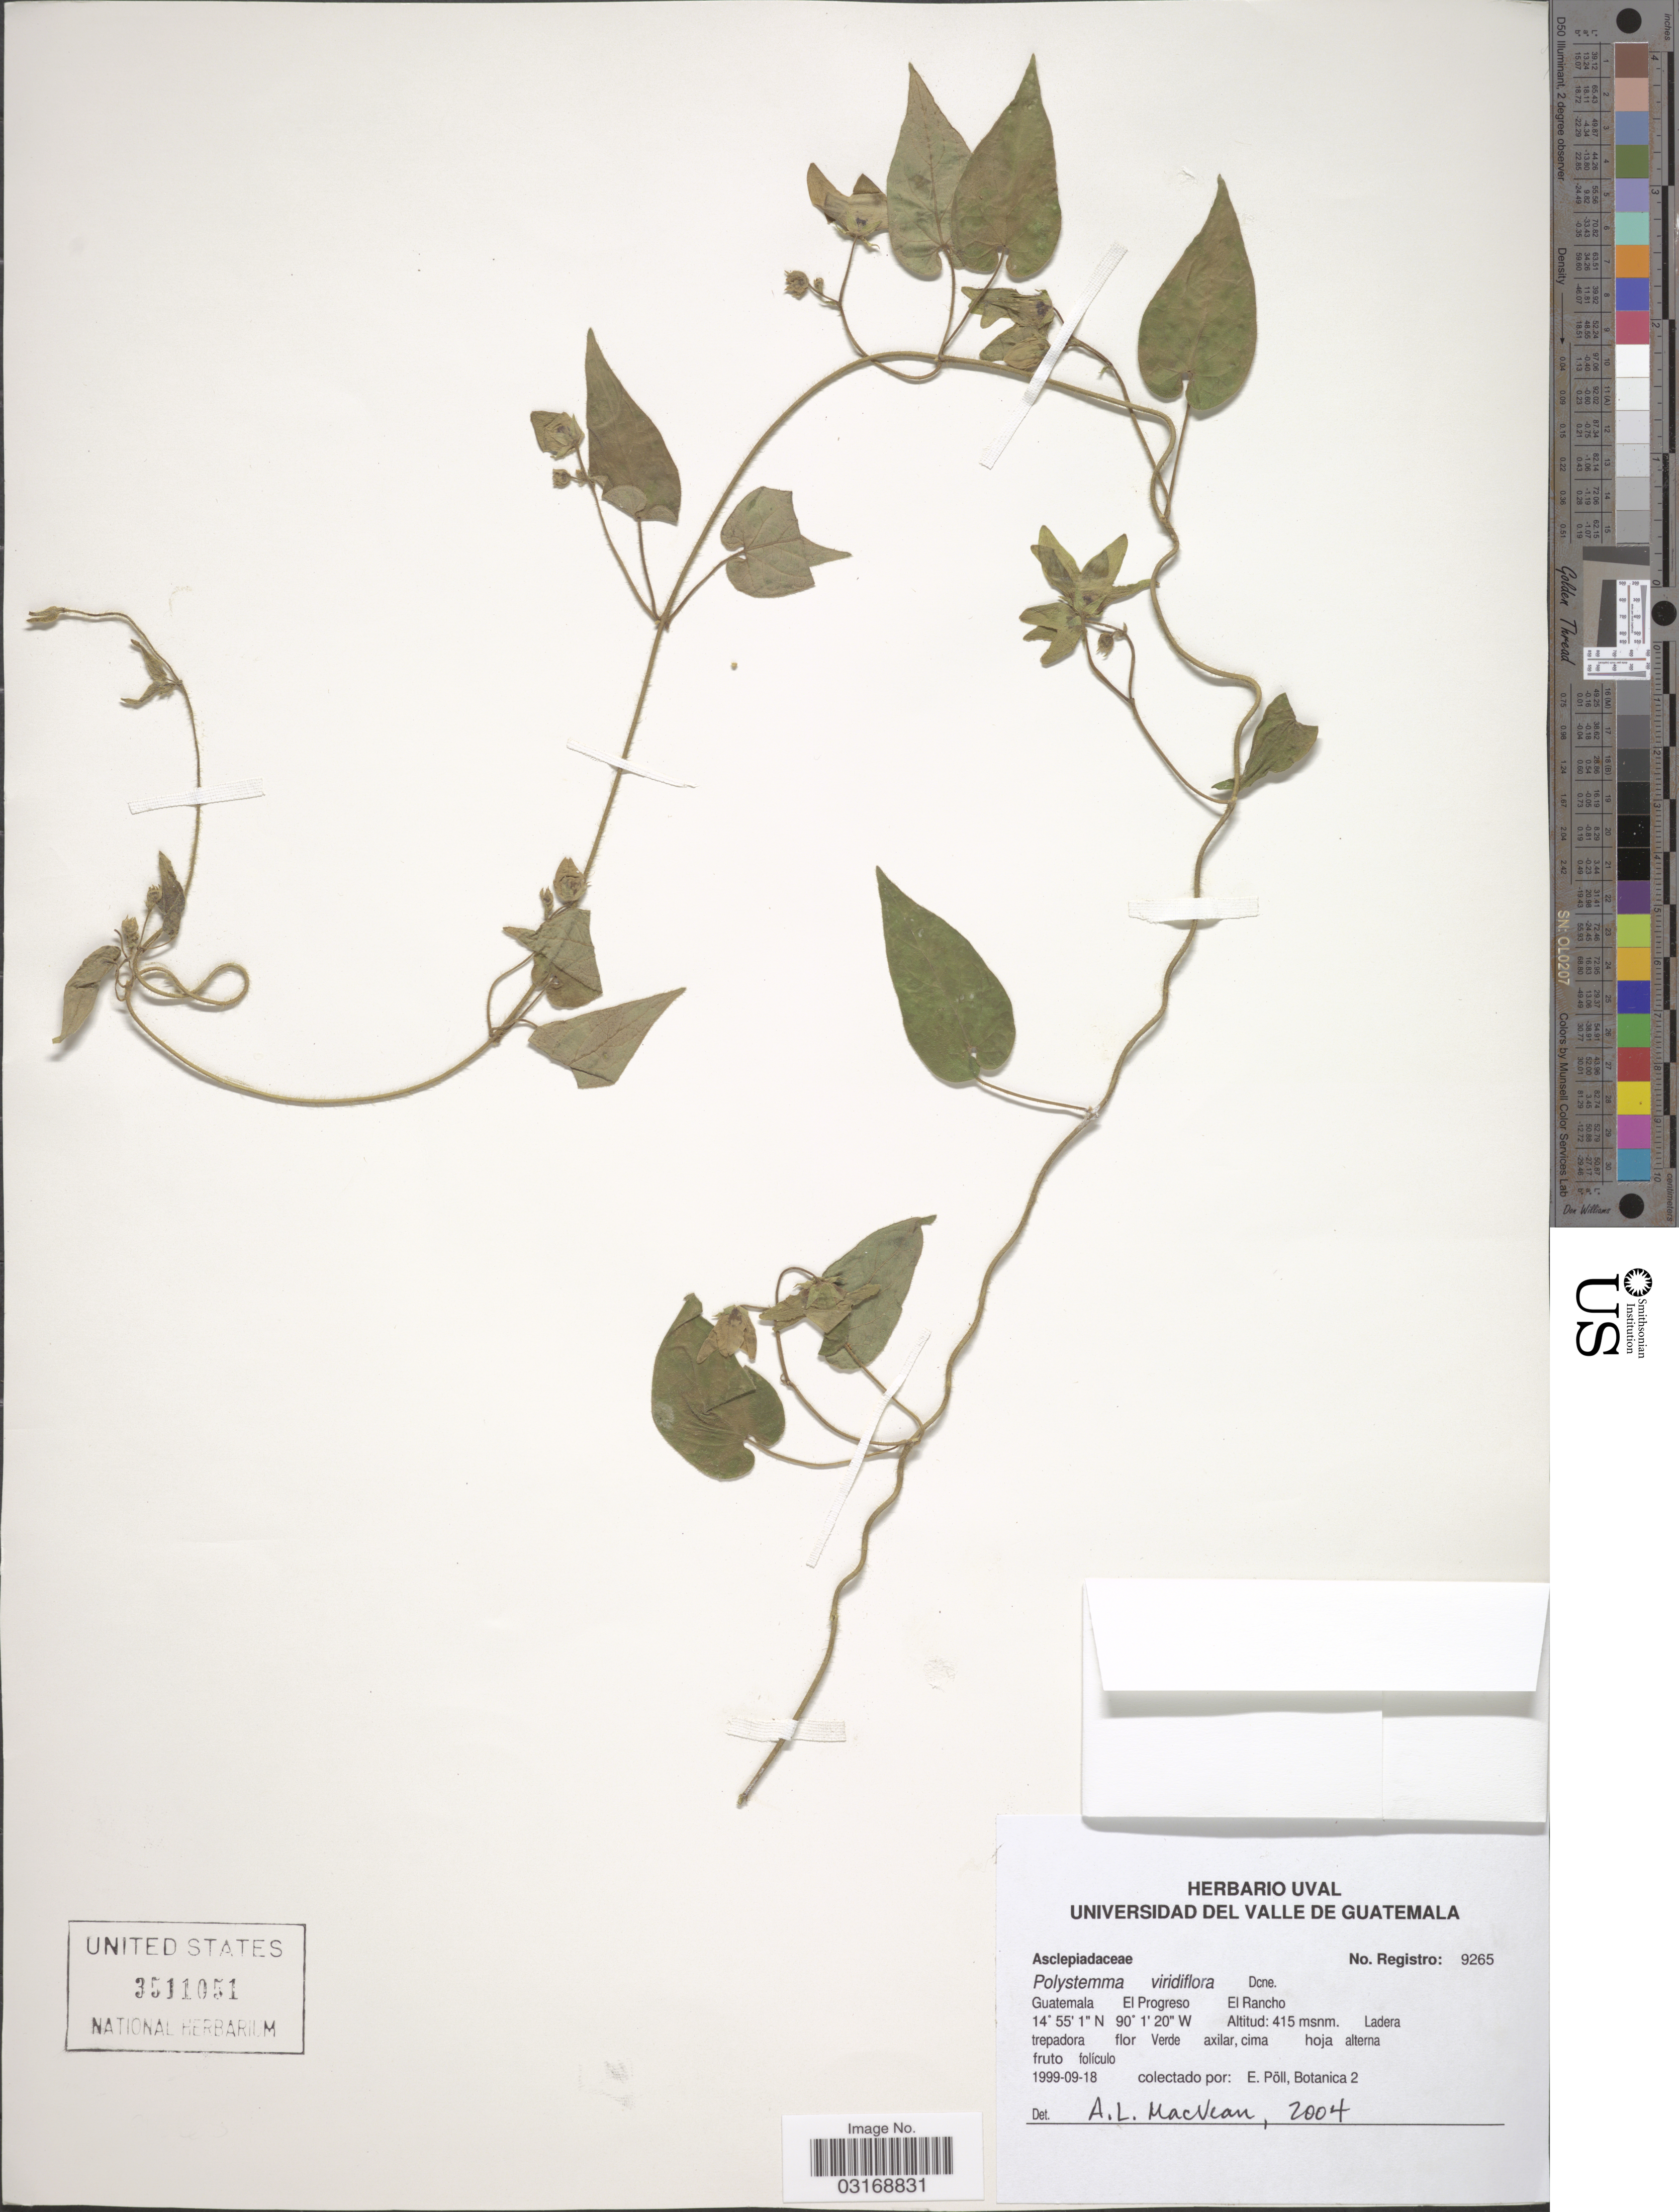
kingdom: Plantae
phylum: Tracheophyta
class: Magnoliopsida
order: Gentianales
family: Apocynaceae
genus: Matelea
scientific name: Matelea viridiflora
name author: (Standl.) Woodson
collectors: E. Pöll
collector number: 2?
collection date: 1999-09-18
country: Guatemala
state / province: El Progreso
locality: El Rancho.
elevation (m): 415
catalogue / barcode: US 3511051